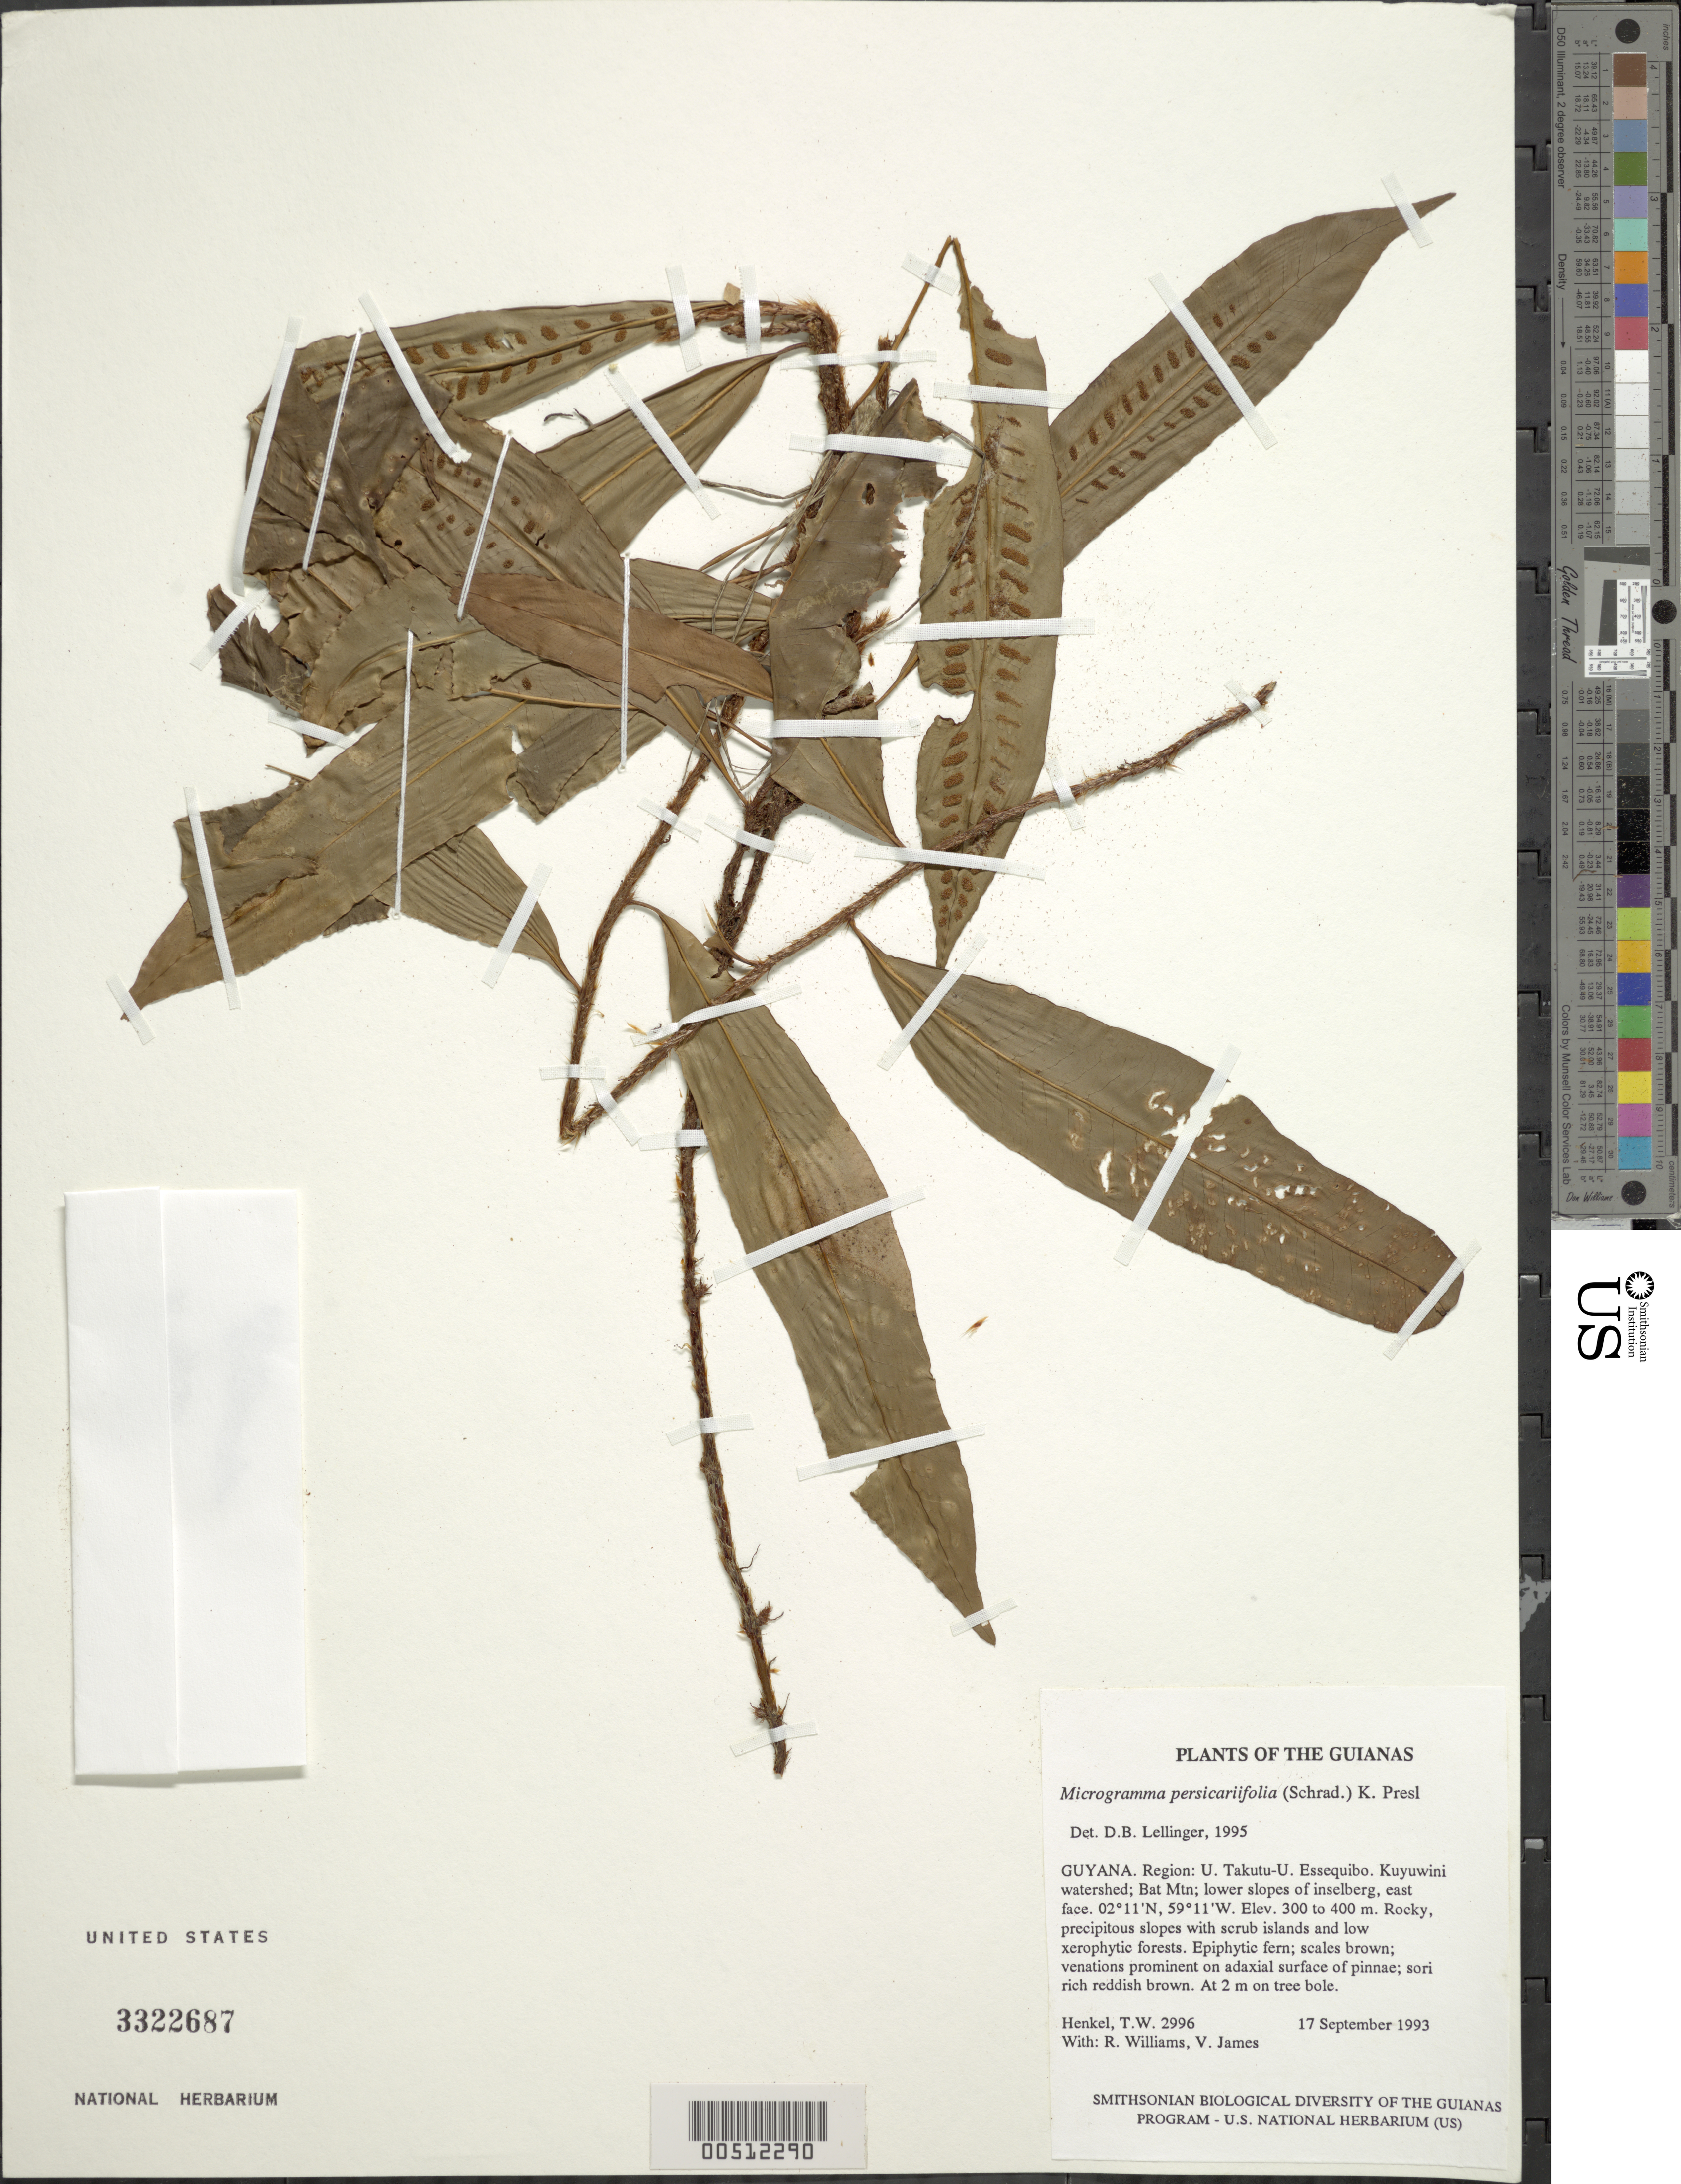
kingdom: Plantae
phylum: Tracheophyta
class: Polypodiopsida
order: Polypodiales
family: Polypodiaceae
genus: Microgramma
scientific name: Microgramma persicariifolia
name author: (Schrad.) C. Presl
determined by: Lellinger, David B., (BOT), Smithsonian Institution - National Museum of Natural History (UNITED STATES)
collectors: T. Henkel, R. Williams & V. James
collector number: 2996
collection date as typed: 17 September 1993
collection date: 1993-09-17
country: Guyana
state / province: U. Takutu-U. Essequibo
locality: Kuyuwini watershed; Bat Mtn; lower slopes of inselberg, east face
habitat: Rocky, precipitous slopes with scrub islands and low xerophytic forests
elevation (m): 300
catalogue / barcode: US 3322687